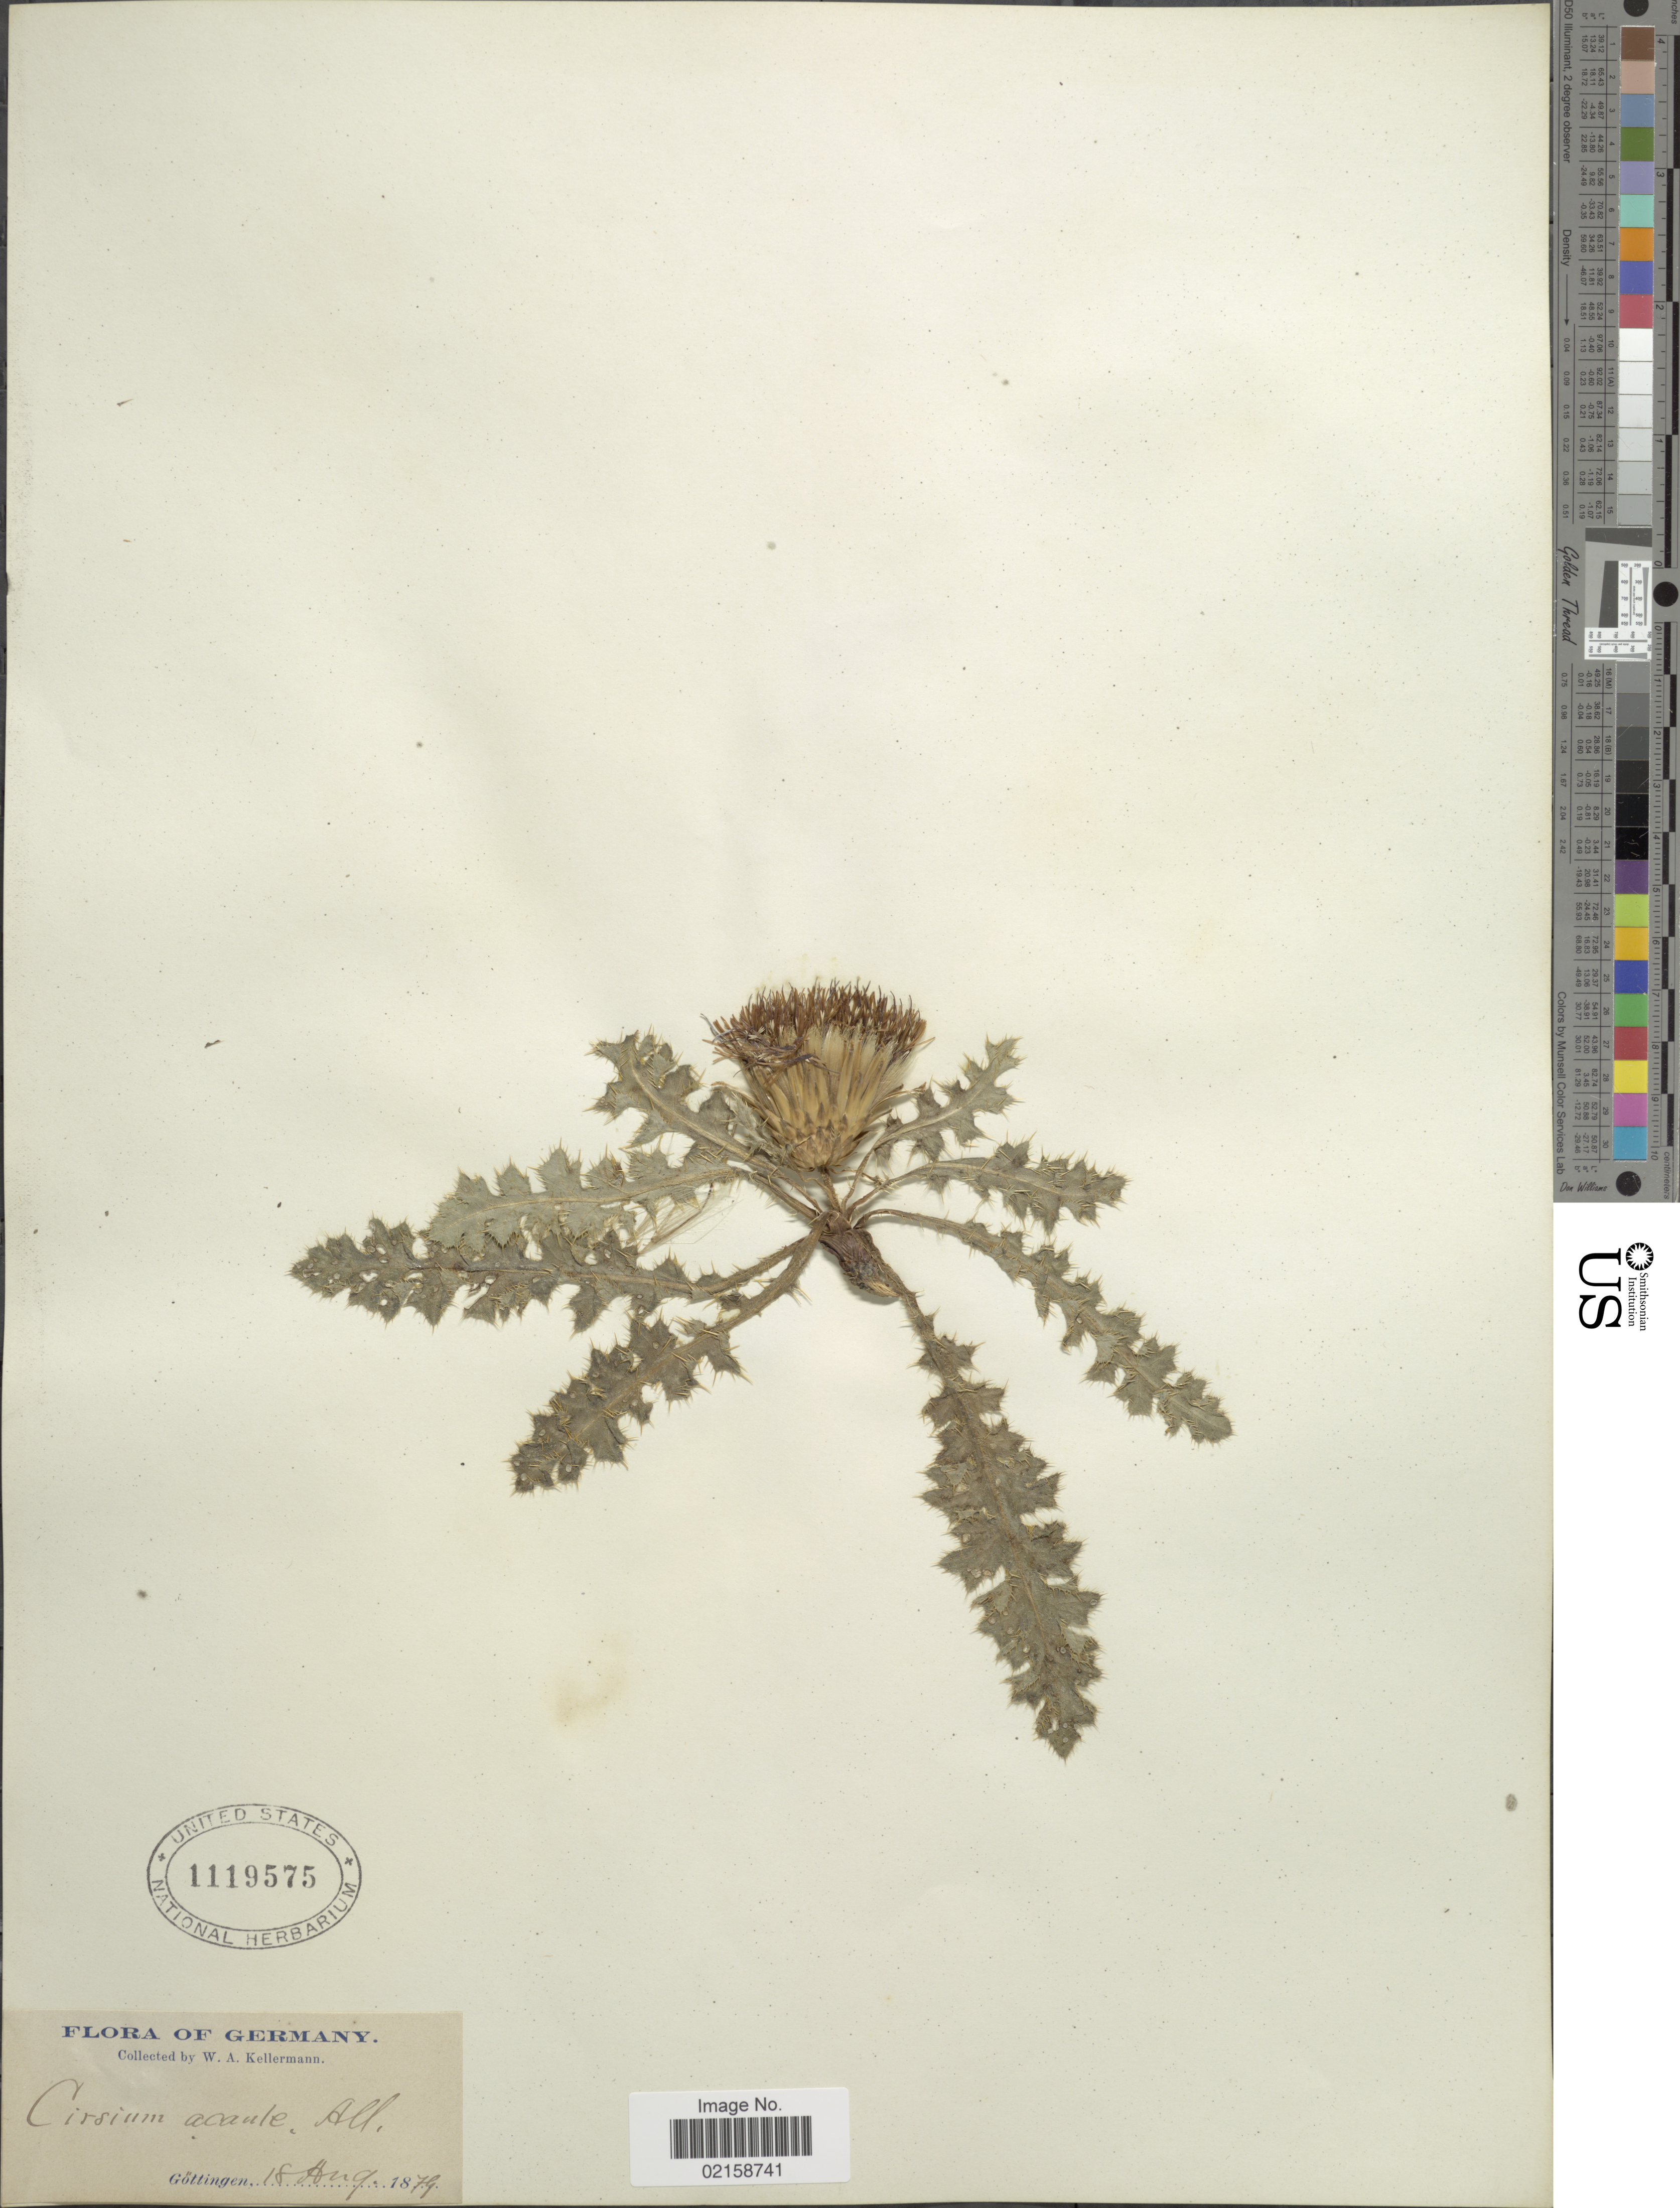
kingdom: Plantae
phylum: Tracheophyta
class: Magnoliopsida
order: Asterales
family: Asteraceae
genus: Cirsium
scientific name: Cirsium acaule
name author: (L.) Scop.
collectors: W. Kellerman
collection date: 1879-08-18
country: Germany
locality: Göttingen.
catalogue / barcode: US 1119575